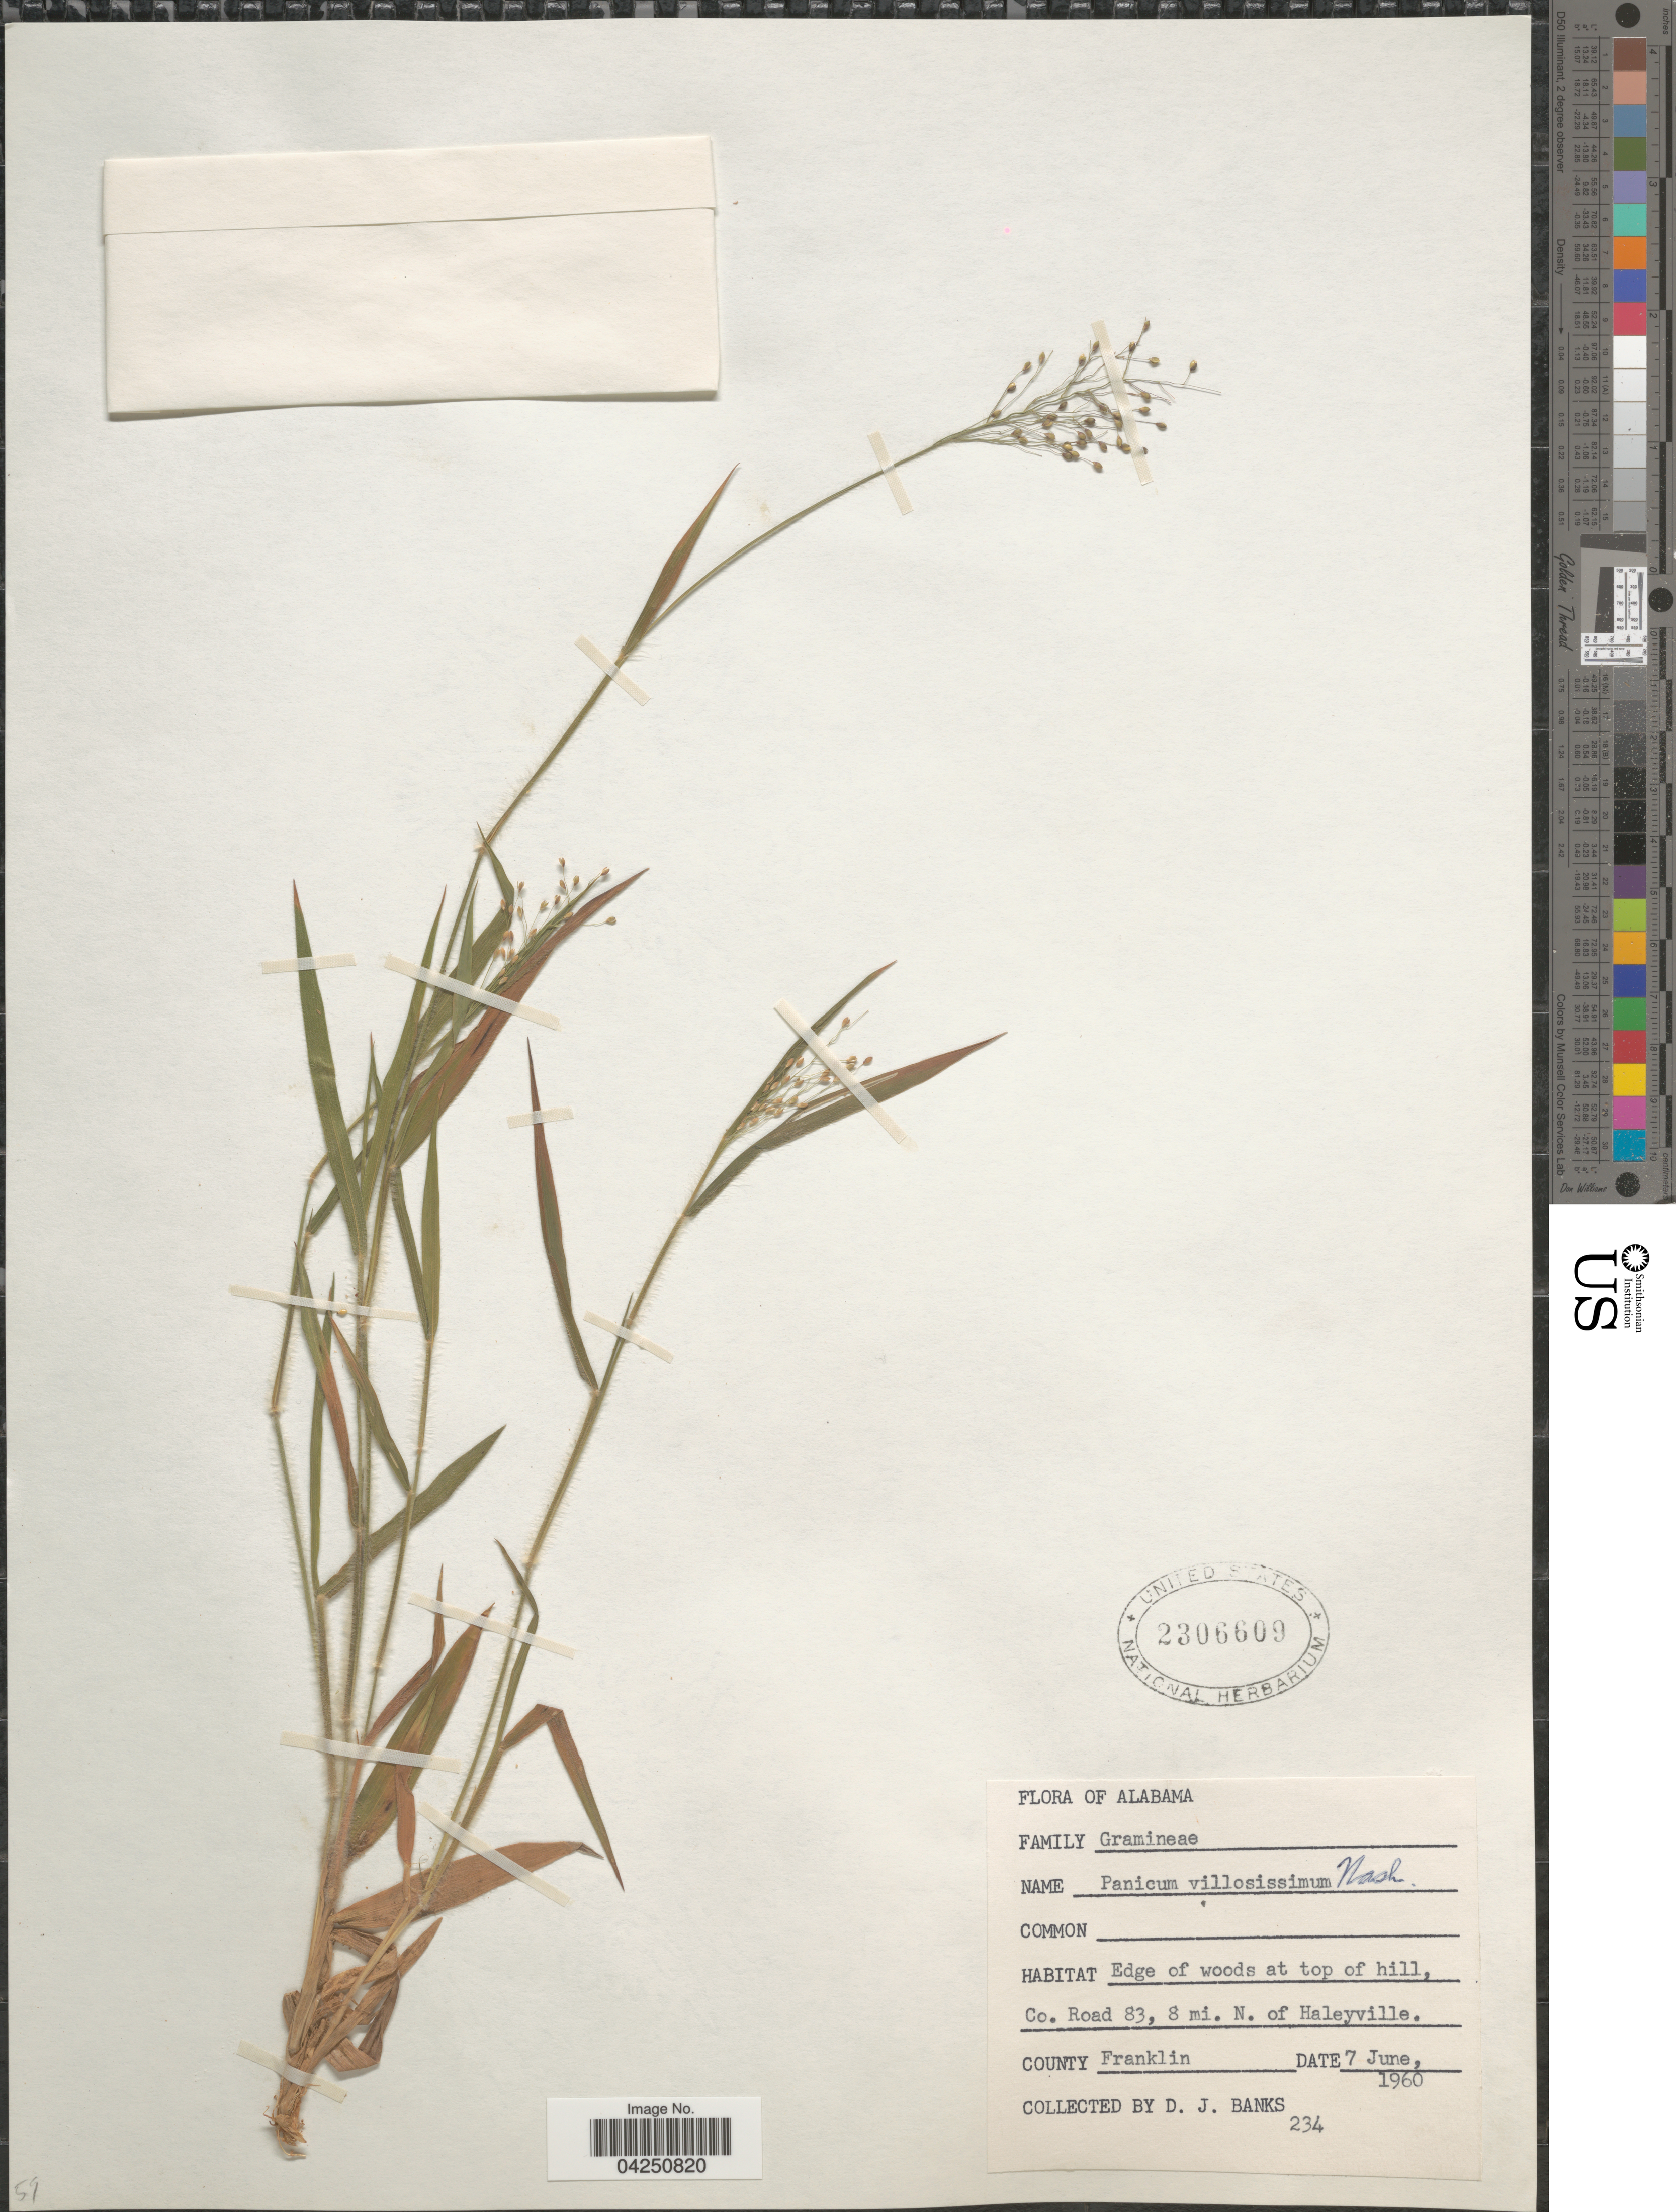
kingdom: Plantae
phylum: Tracheophyta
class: Liliopsida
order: Poales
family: Poaceae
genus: Dichanthelium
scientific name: Dichanthelium acuminatum var. acuminatum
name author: (Sw.) Gould & C.A. Clark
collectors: D. J. Banks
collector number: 234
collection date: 1960-06-07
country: United States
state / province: Alabama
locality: Edge of woods at top of hill, Co. Road 83, 8 mi. N. of Haleyville. County Franklin.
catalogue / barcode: US 2306609